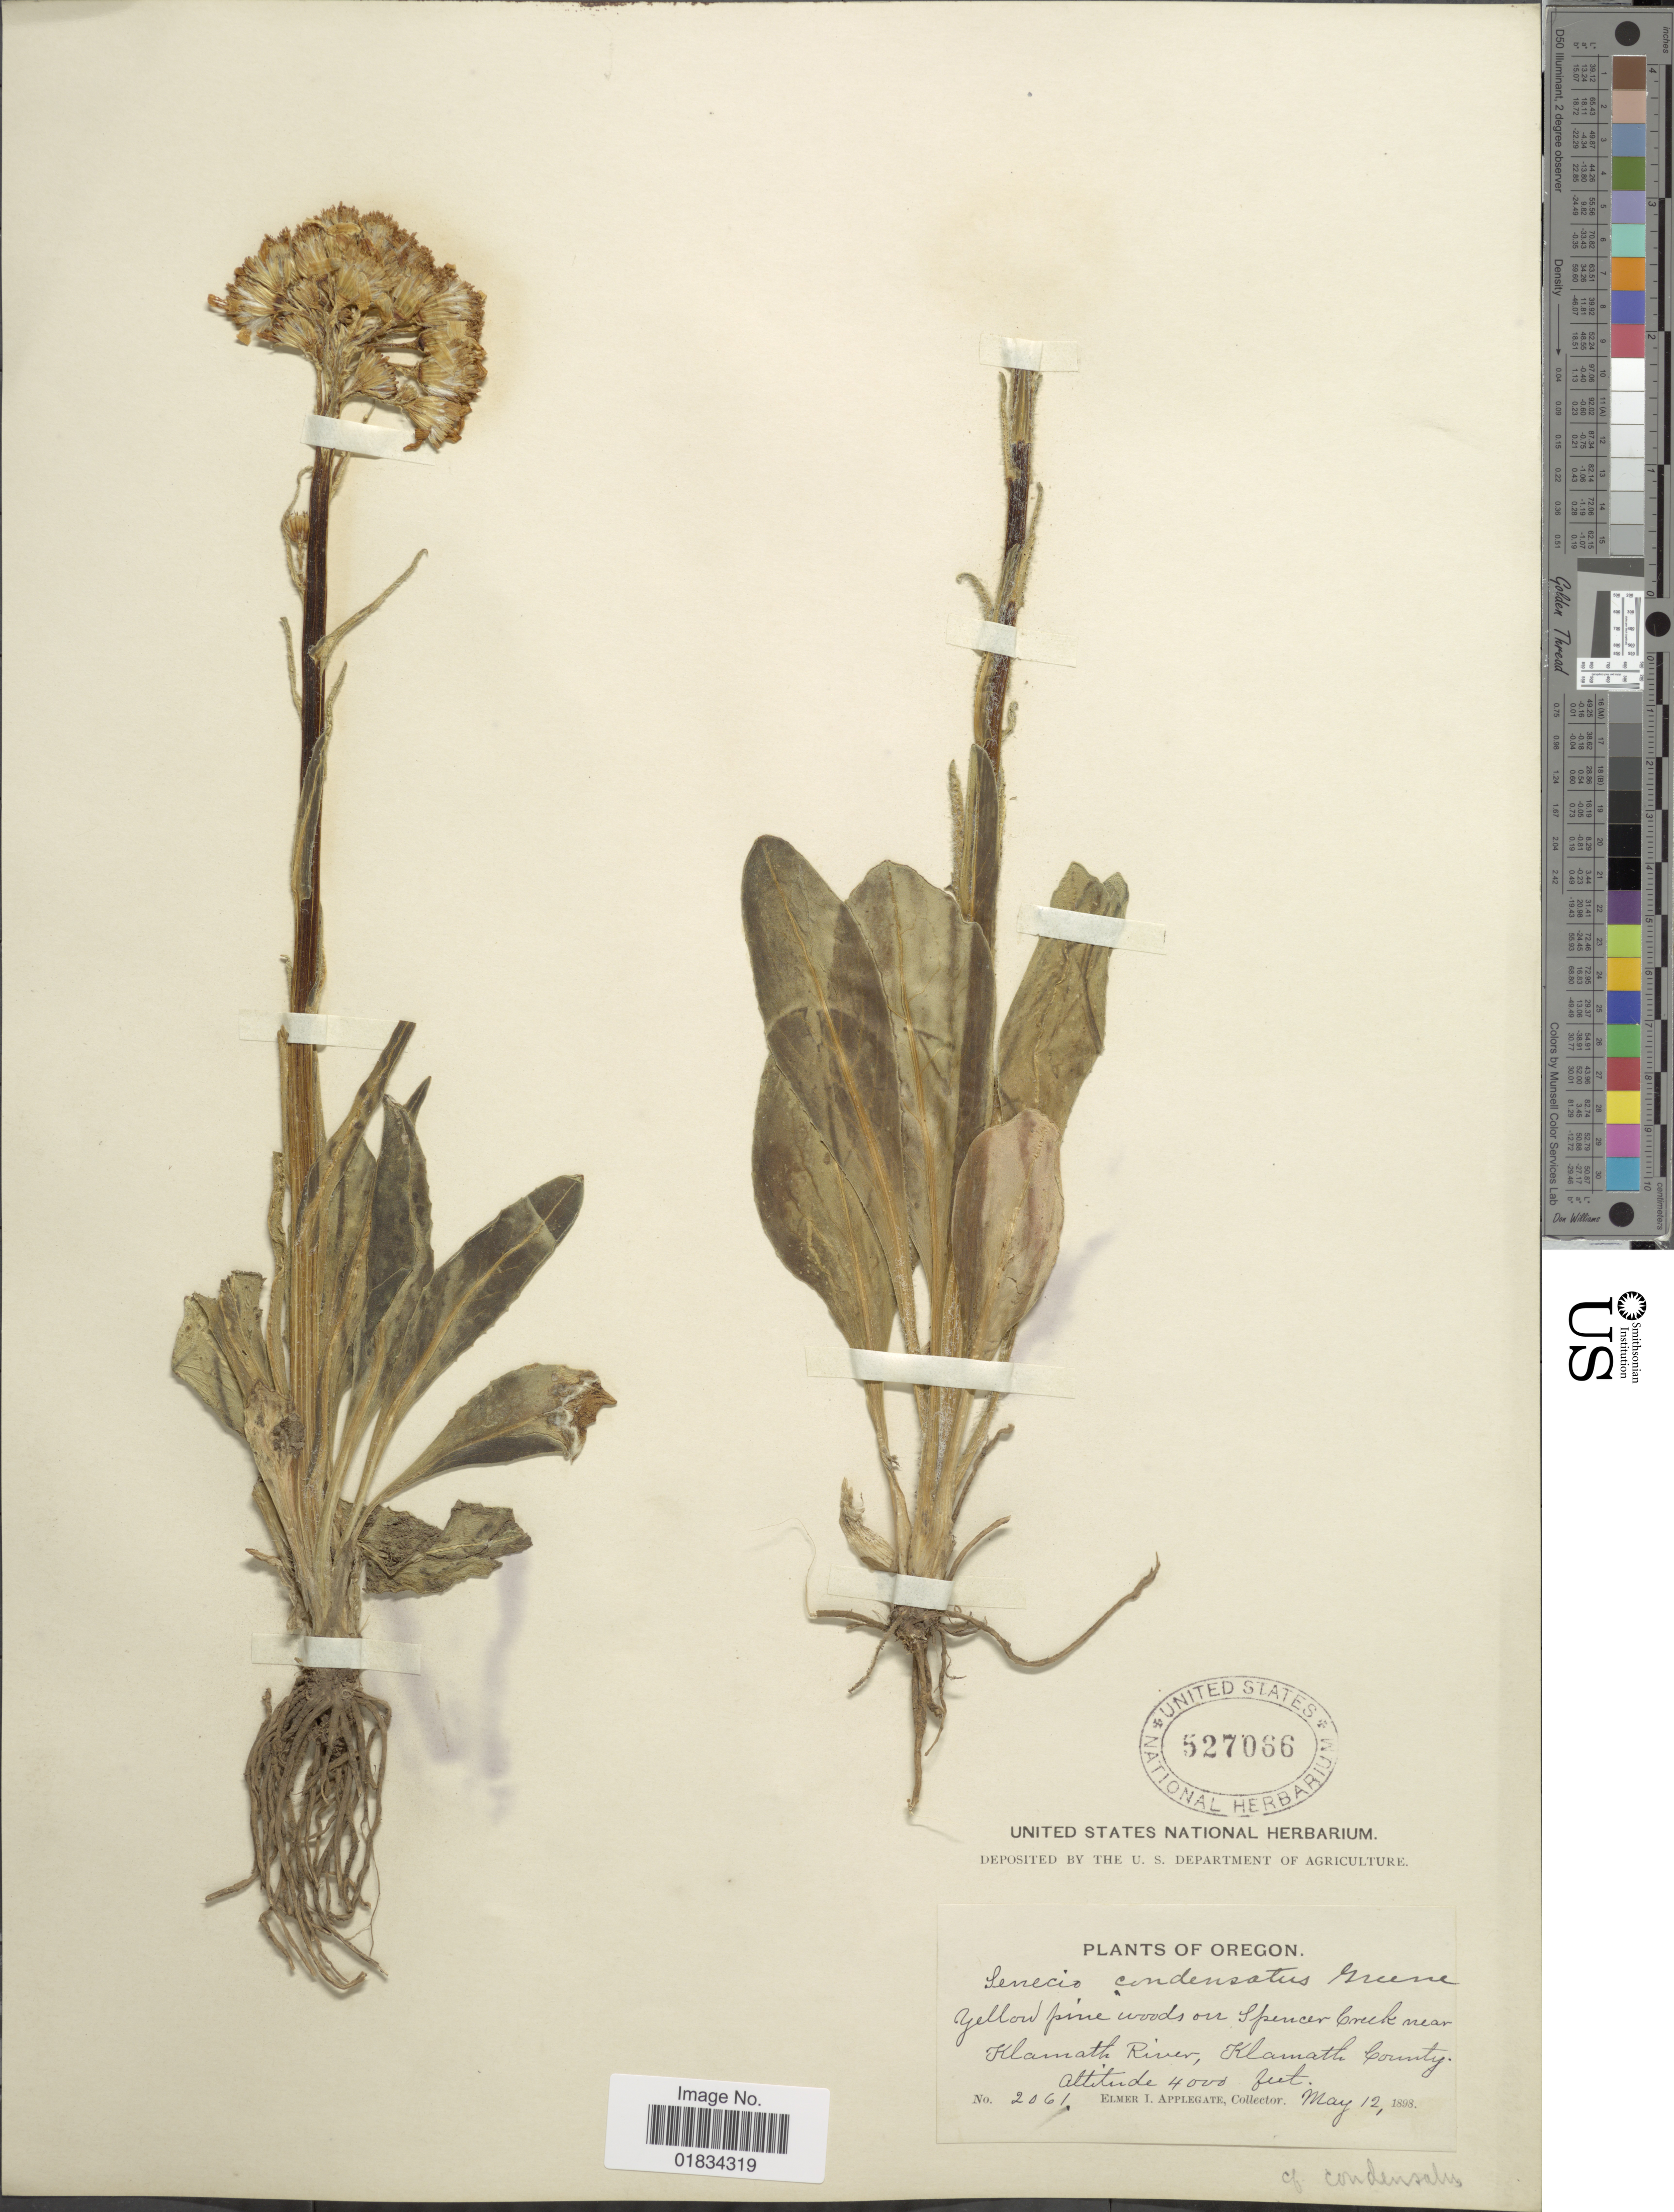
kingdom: Plantae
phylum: Tracheophyta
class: Magnoliopsida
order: Asterales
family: Asteraceae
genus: Senecio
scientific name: Senecio integerrimus var. ochroleucus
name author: (A. Gray) Cronq.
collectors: E. I. Applegate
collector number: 2061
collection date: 1898-05-12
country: United States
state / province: Oregon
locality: On Spencer Creek near Klamath River, Klamath County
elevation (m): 1219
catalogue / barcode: US 527066